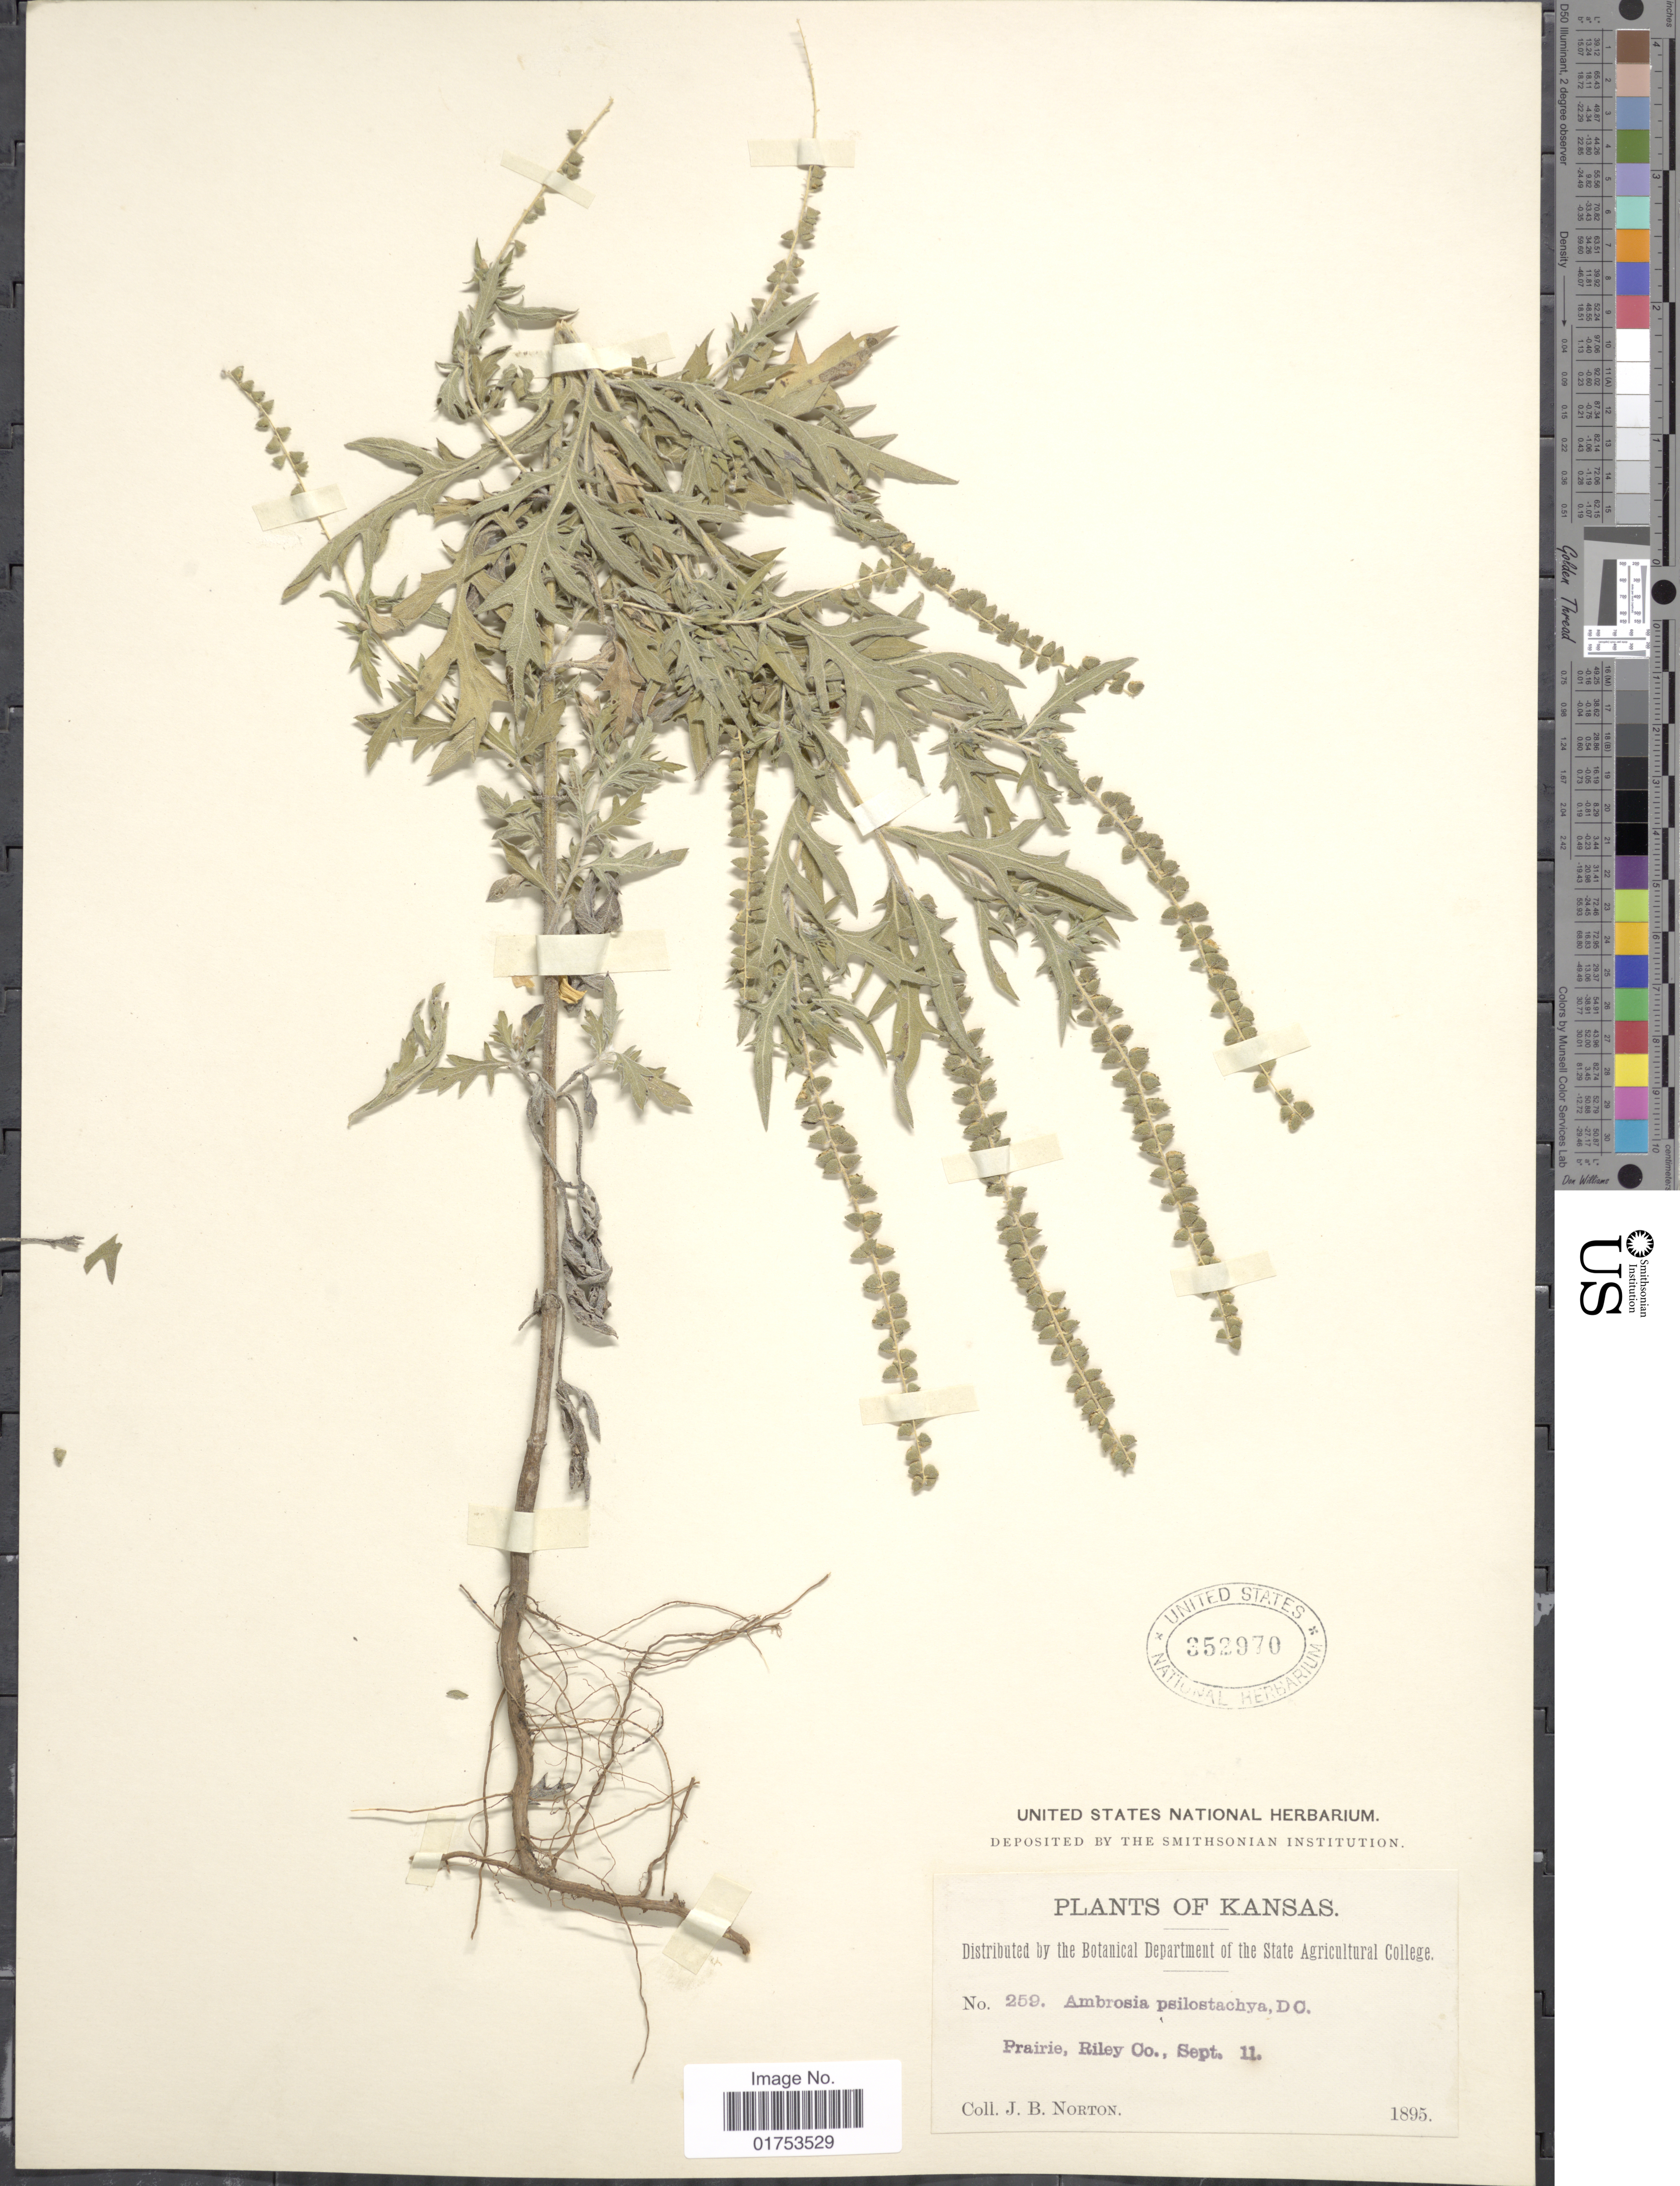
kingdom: Plantae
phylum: Tracheophyta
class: Magnoliopsida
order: Asterales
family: Asteraceae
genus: Ambrosia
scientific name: Ambrosia psilostachya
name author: DC.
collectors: J. B. Norton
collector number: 259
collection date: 1895-09-11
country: United States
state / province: Kansas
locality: Prairie, Riley Co.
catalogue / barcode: US 352970